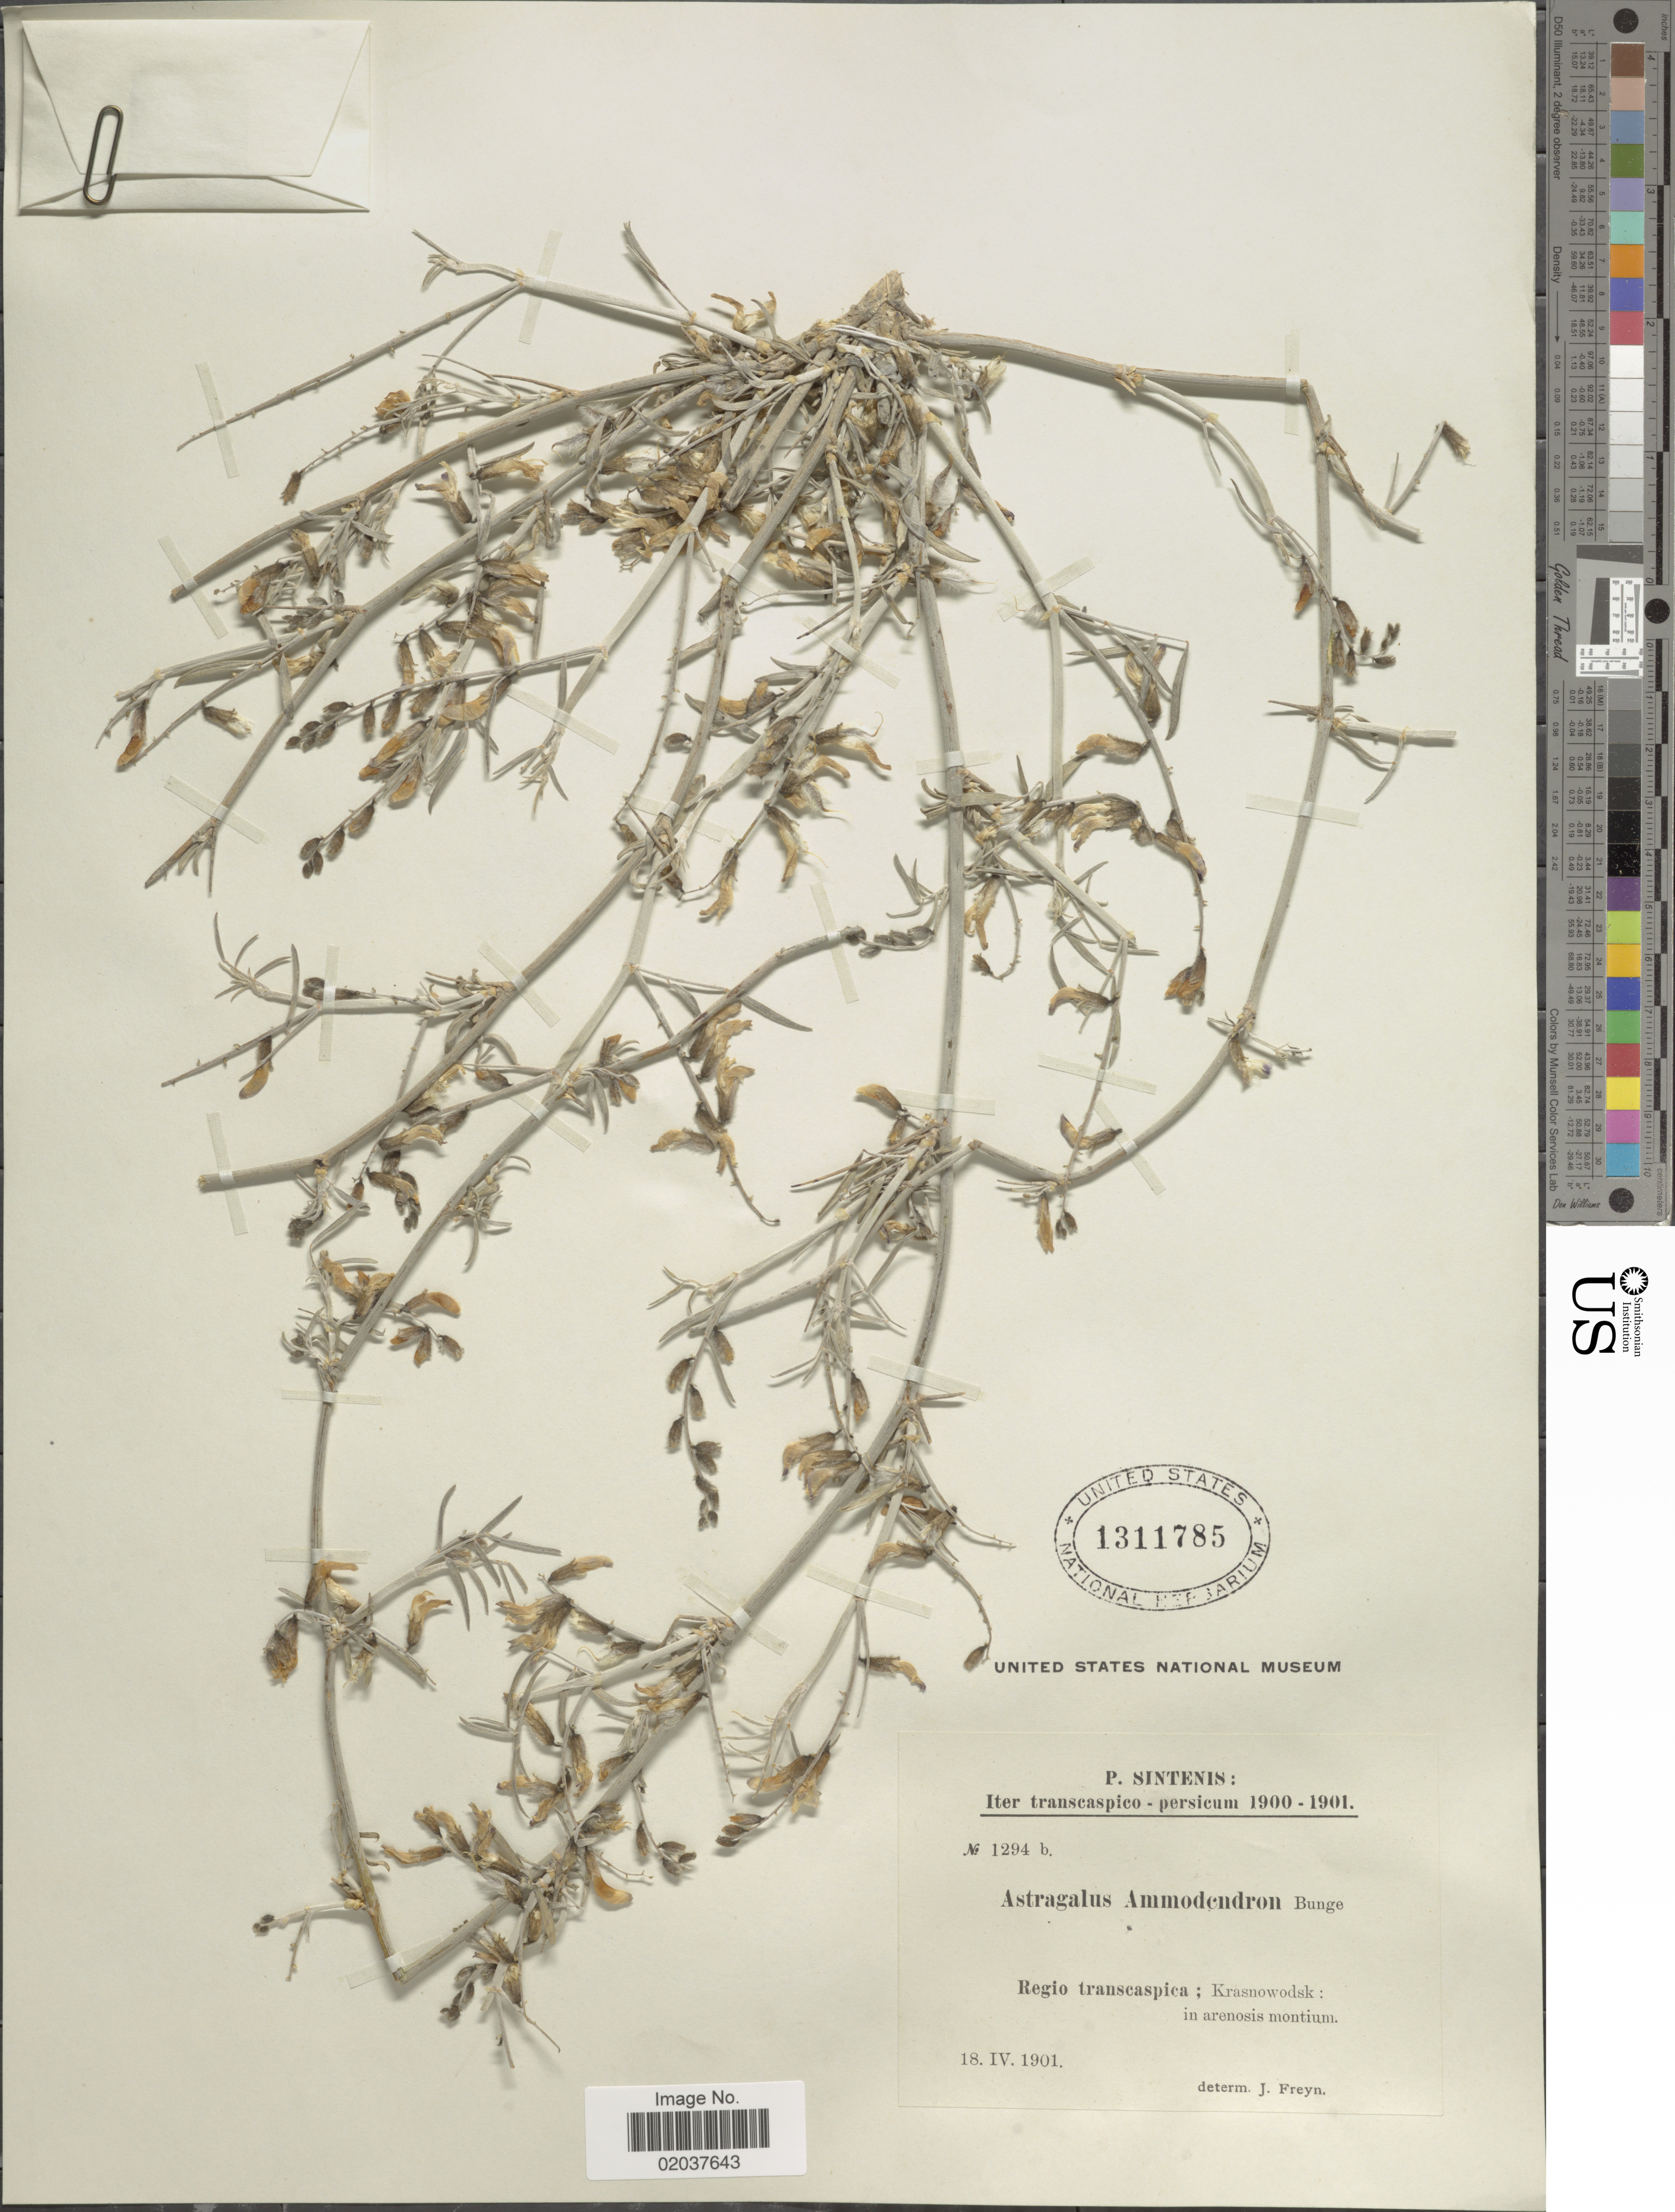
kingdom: Plantae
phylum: Tracheophyta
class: Magnoliopsida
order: Fabales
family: Fabaceae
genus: Astragalus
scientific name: Astragalus ammodendron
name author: Bunge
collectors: P. Sintenis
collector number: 1294b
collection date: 1901-04-18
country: Iran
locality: Persicum, Inter transcaspico, Regio Transcaspica: Krasnowodsk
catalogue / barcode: US 1311785